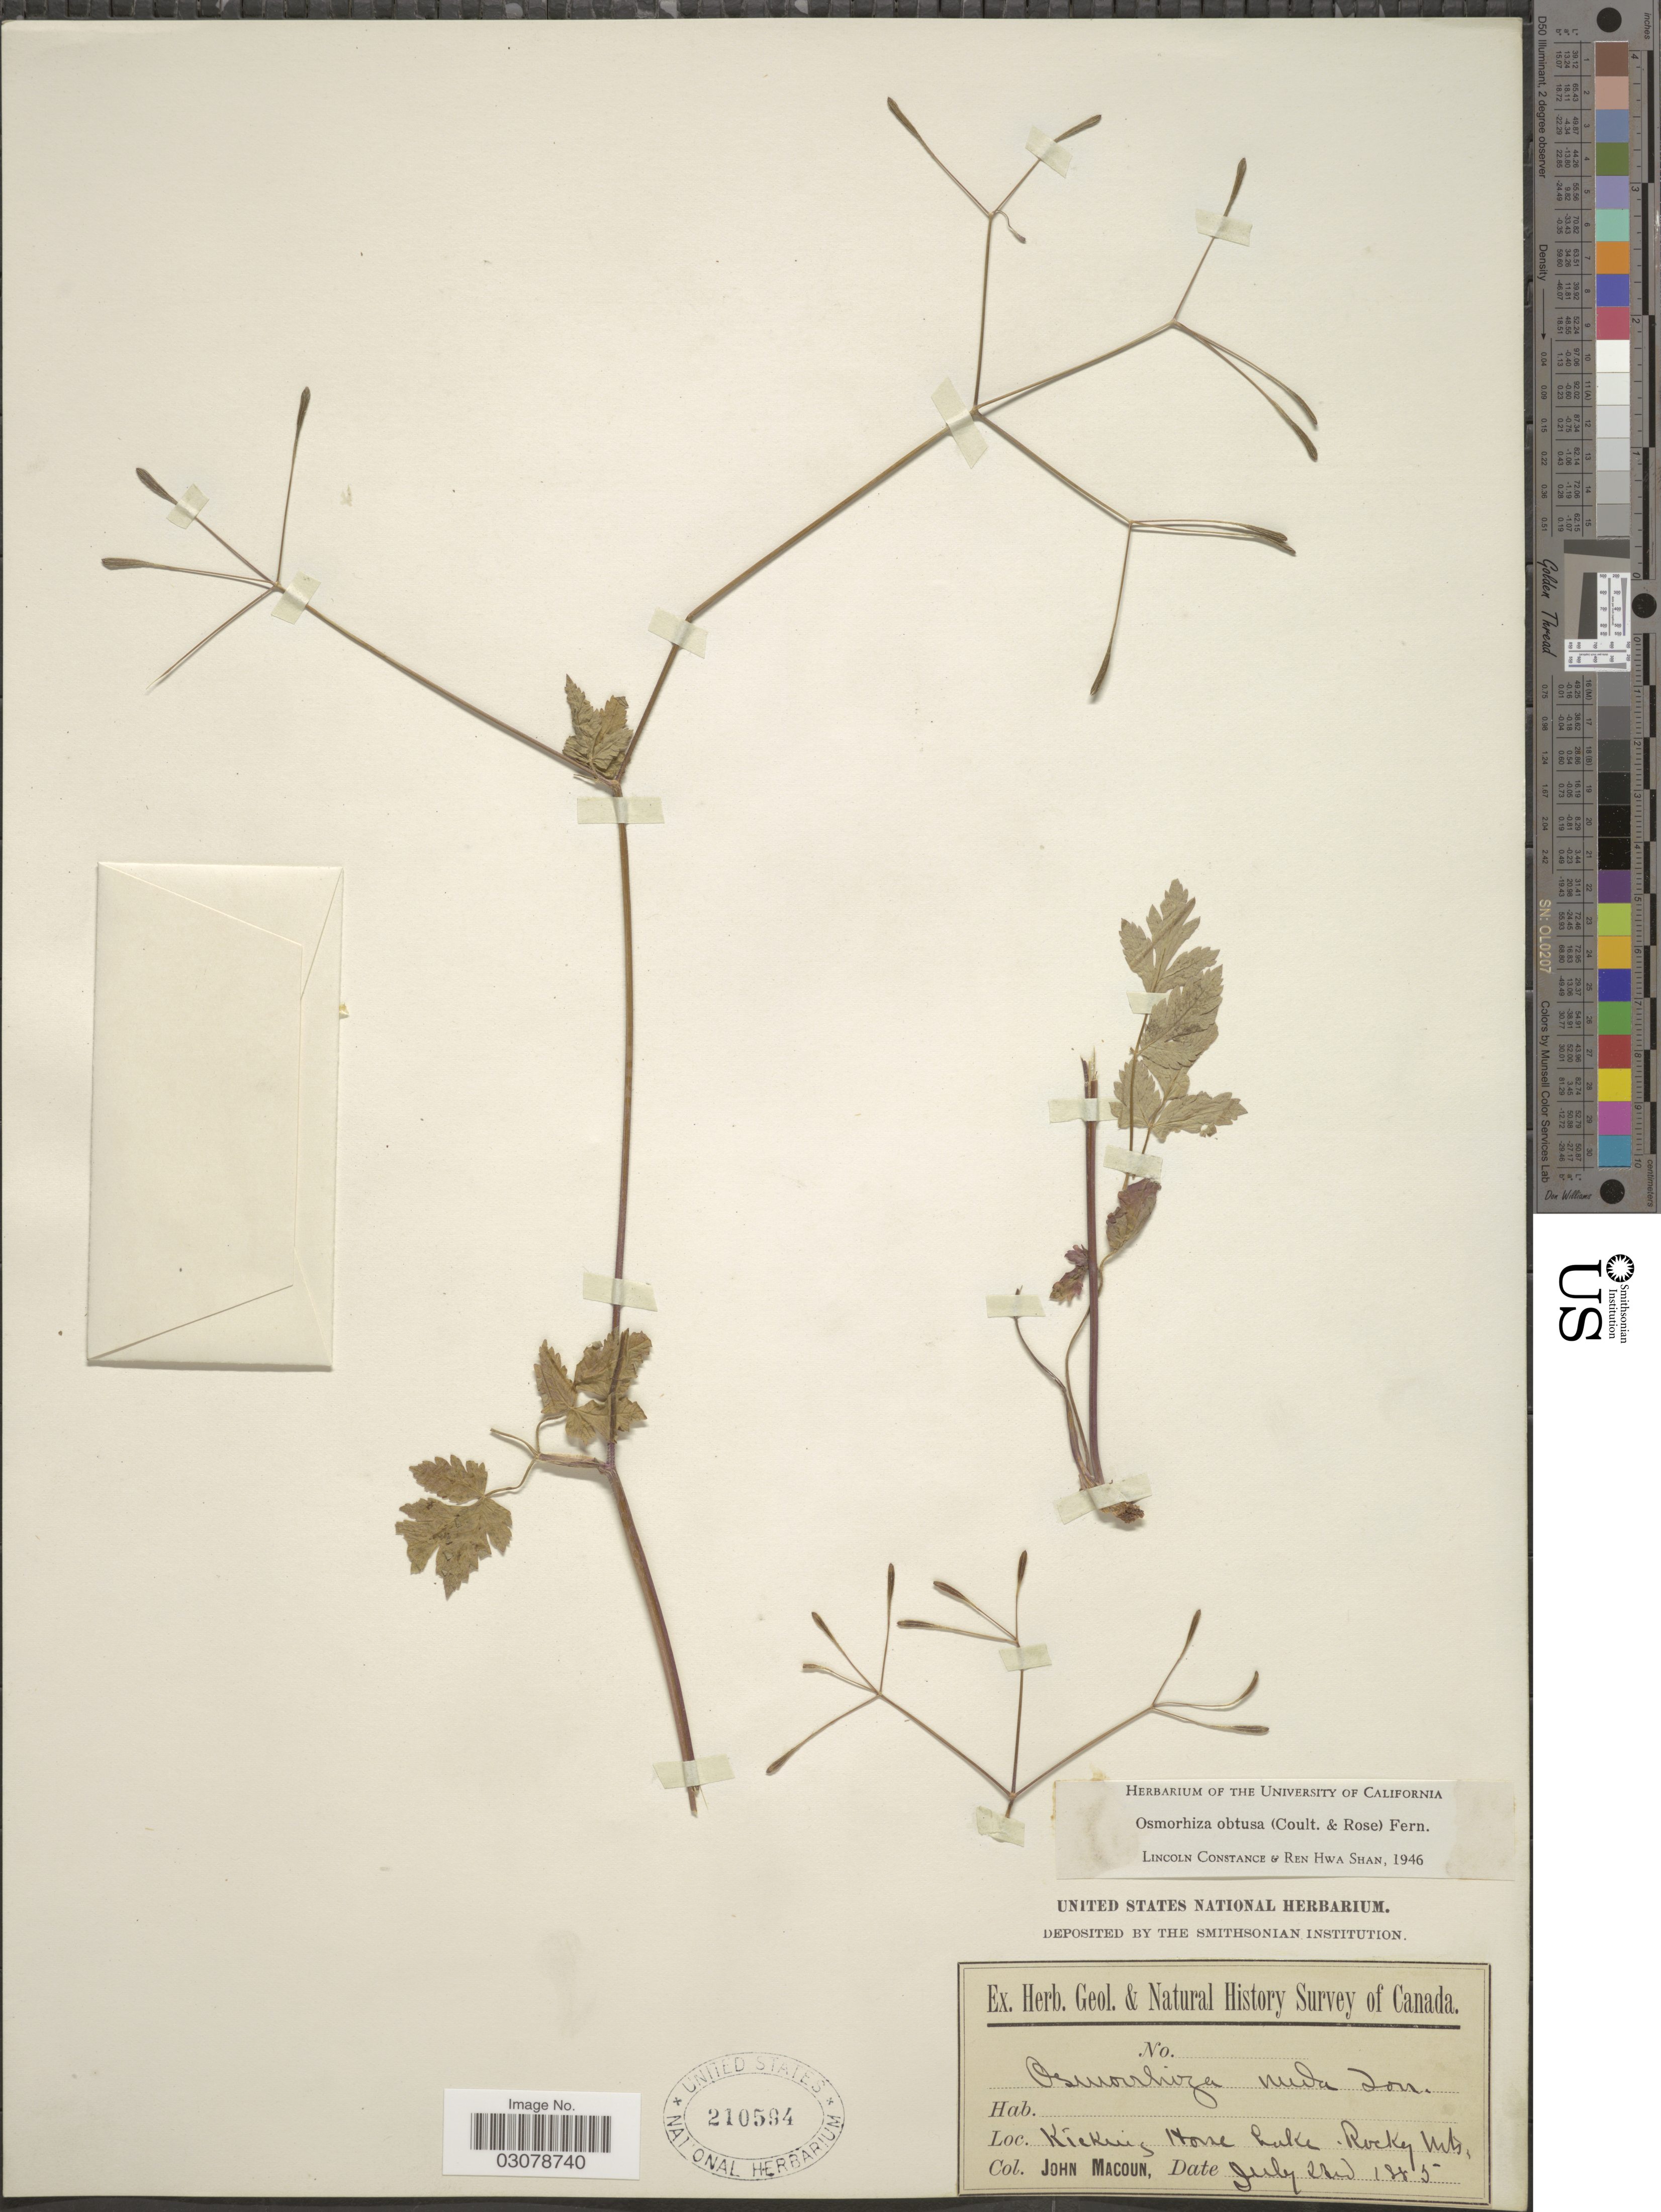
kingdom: Plantae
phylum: Tracheophyta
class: Magnoliopsida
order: Apiales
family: Apiaceae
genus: Osmorhiza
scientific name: Osmorhiza obtusa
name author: (J.M. Coult. & Rose) Fernald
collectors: J. Macoun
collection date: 1885-07-02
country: Canada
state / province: British Columbia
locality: Kicking Horse Lake, Rocky Mts.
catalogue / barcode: US 210594